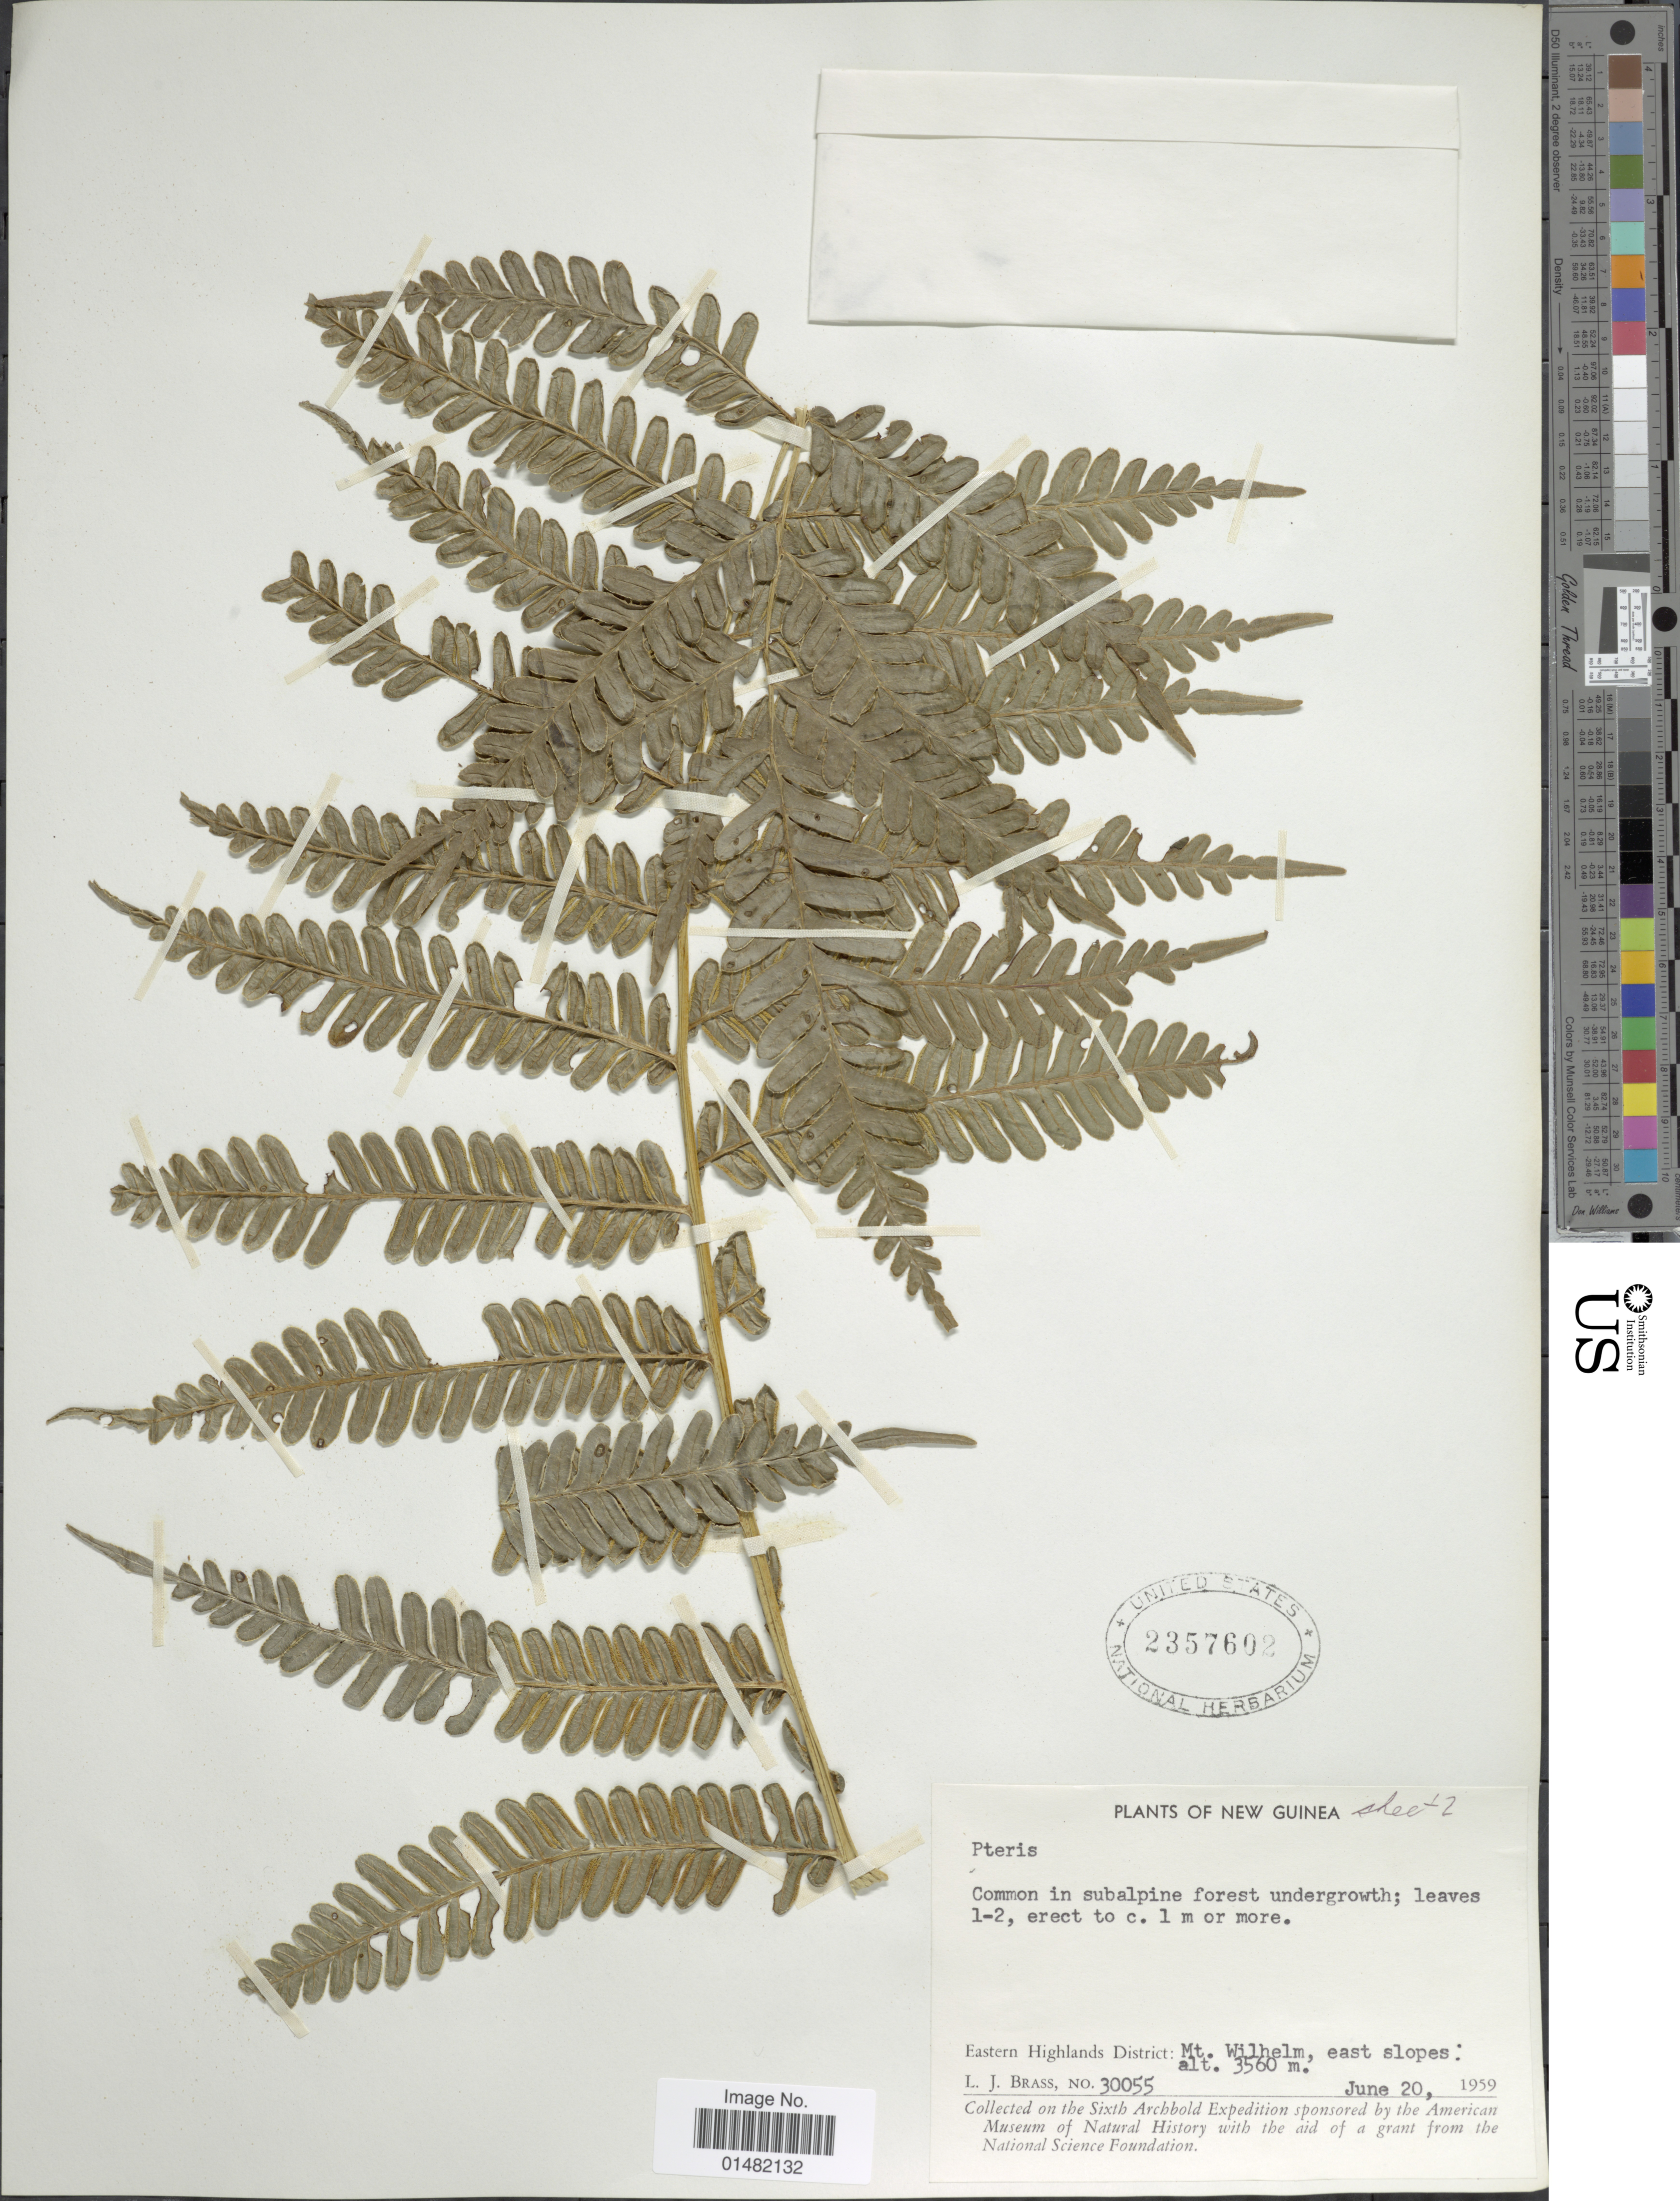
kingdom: Plantae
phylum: Tracheophyta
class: Polypodiopsida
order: Polypodiales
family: Pteridaceae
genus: Pteris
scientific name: Pteris sp.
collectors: L. J. Brass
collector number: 30055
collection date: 1959-06-20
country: Papua New Guinea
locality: New Guinea, Eastern Highlands District: Mt. Wilhelm, east slopes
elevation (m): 3560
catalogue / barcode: US 2357602